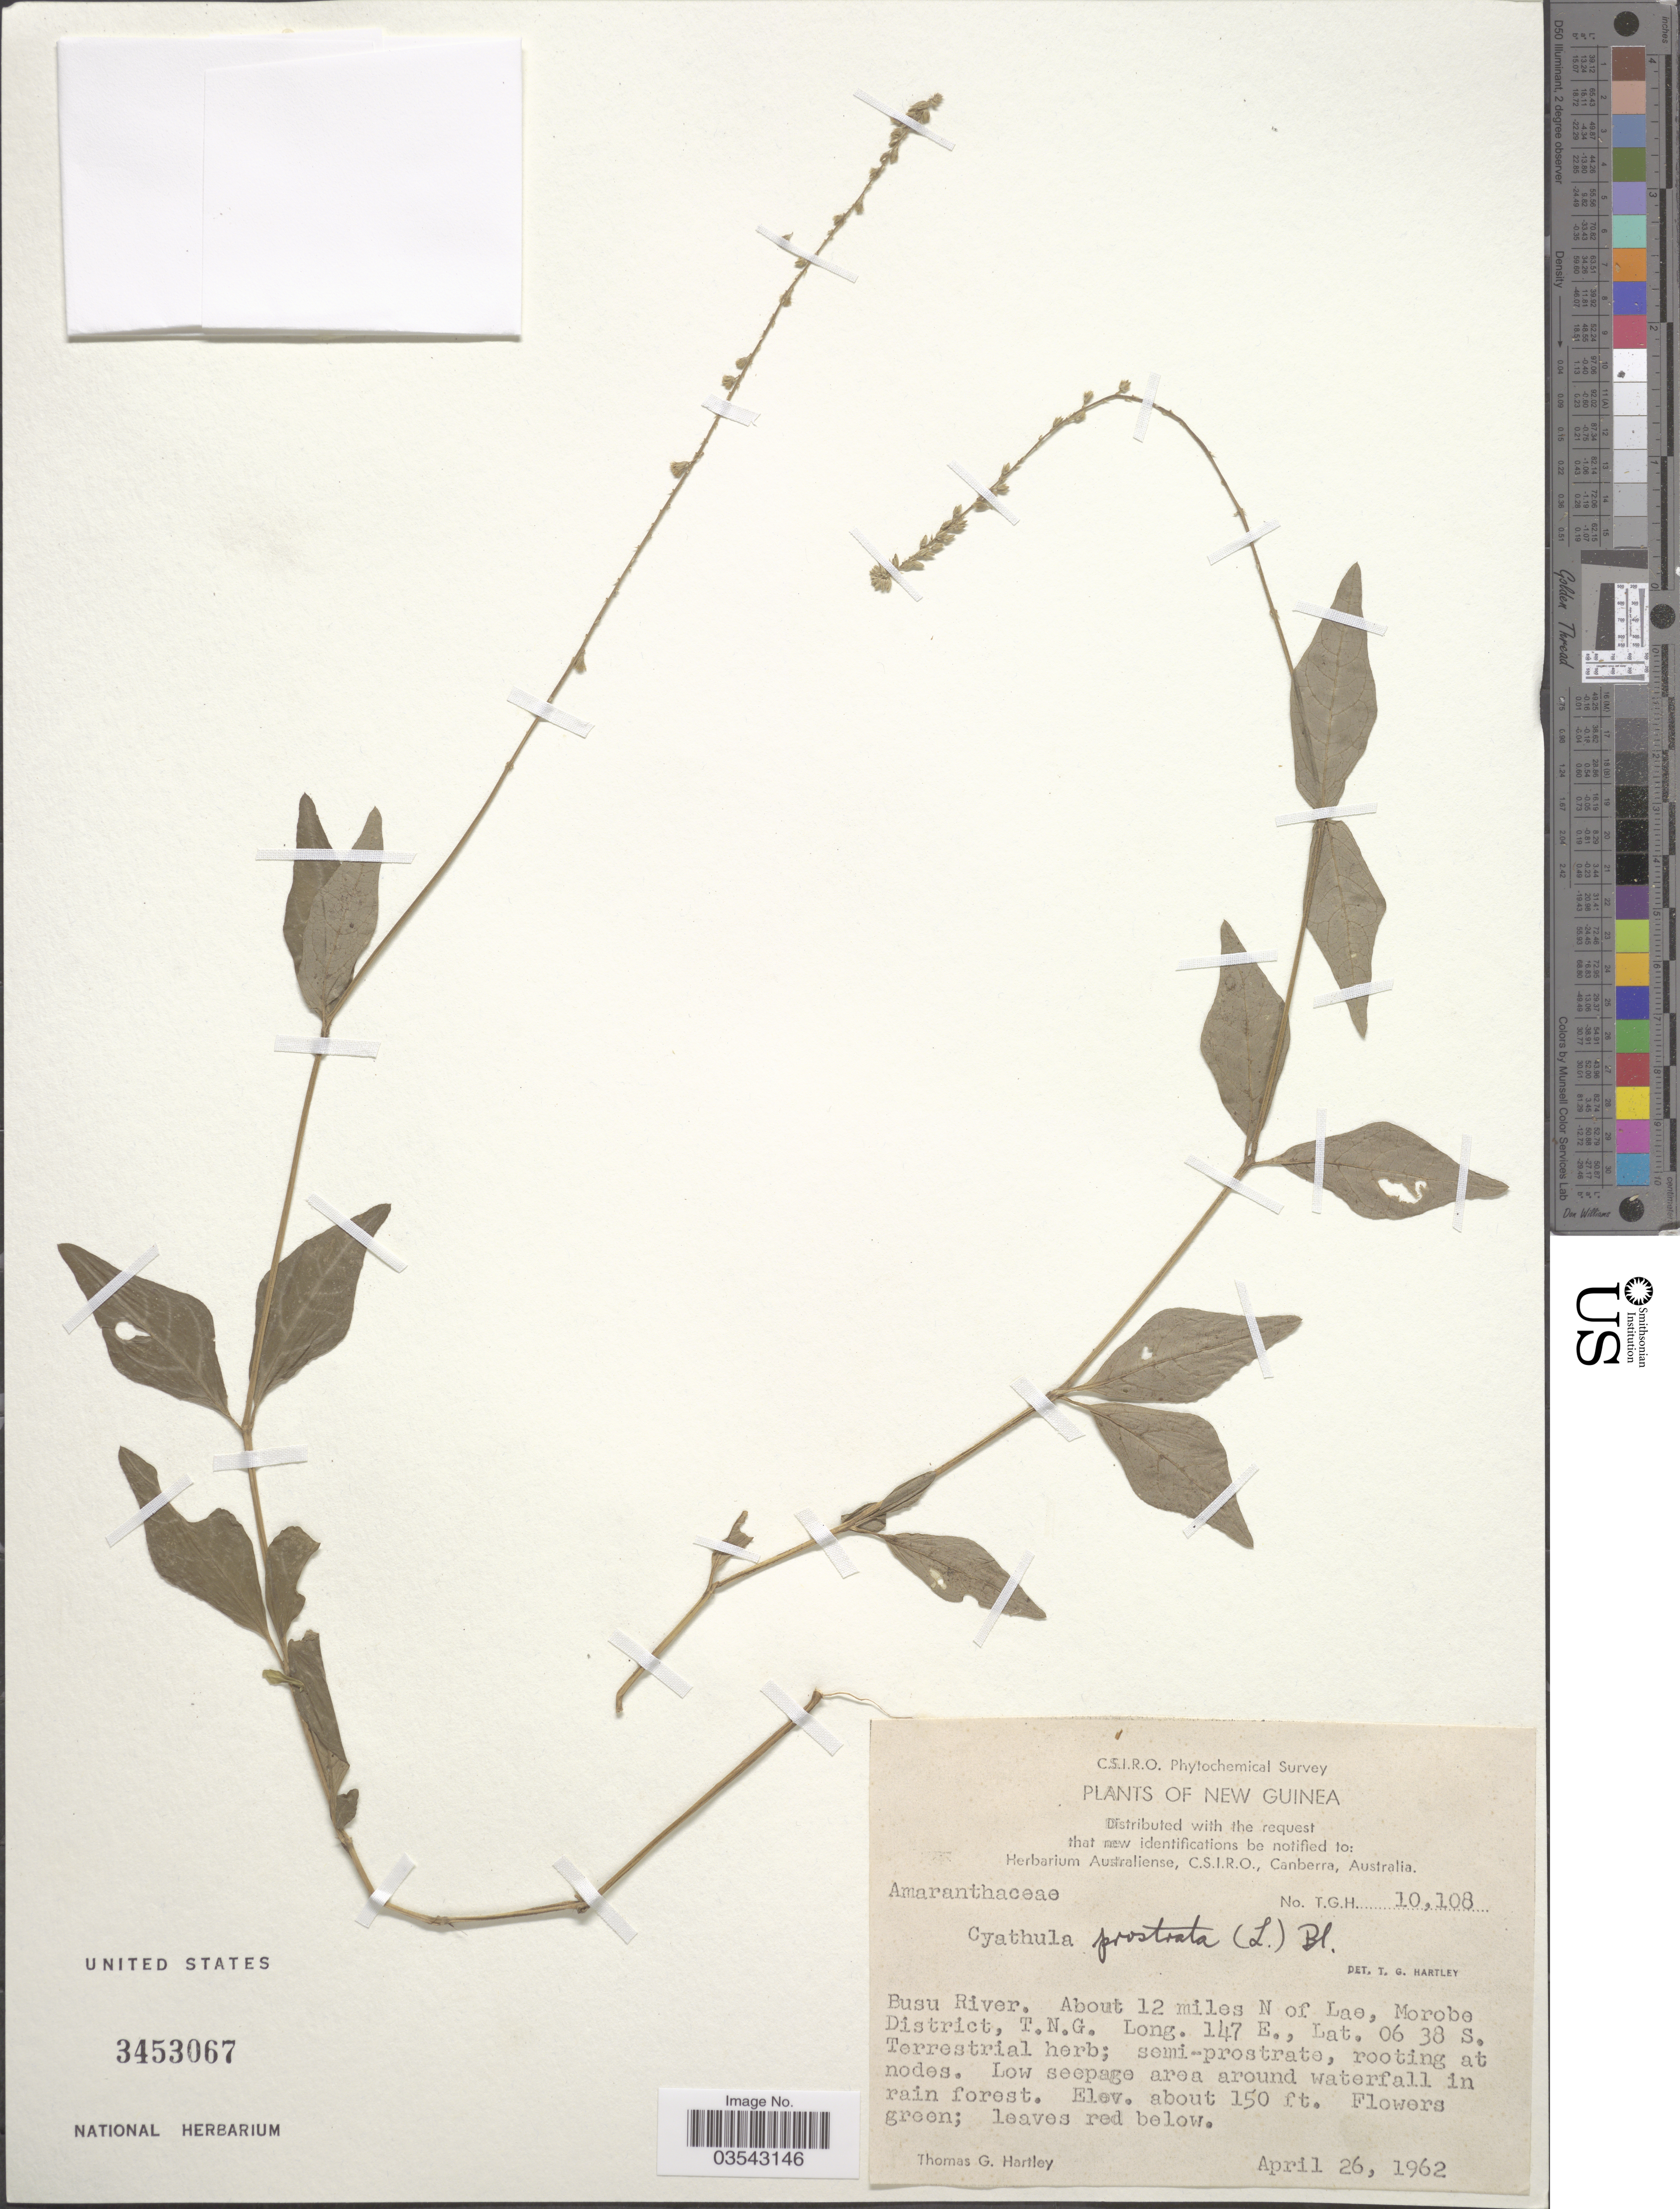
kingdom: Plantae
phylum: Tracheophyta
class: Magnoliopsida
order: Caryophyllales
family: Amaranthaceae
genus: Cyathula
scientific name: Cyathula sp.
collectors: T. G. Hartley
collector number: T.G.H.10108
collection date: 1962-04-26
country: Papua New Guinea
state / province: Morobe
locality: New Guinea. Busu River. About 12 miles N of Lae, Morobe District, T. N. G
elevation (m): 46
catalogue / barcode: US 3453067